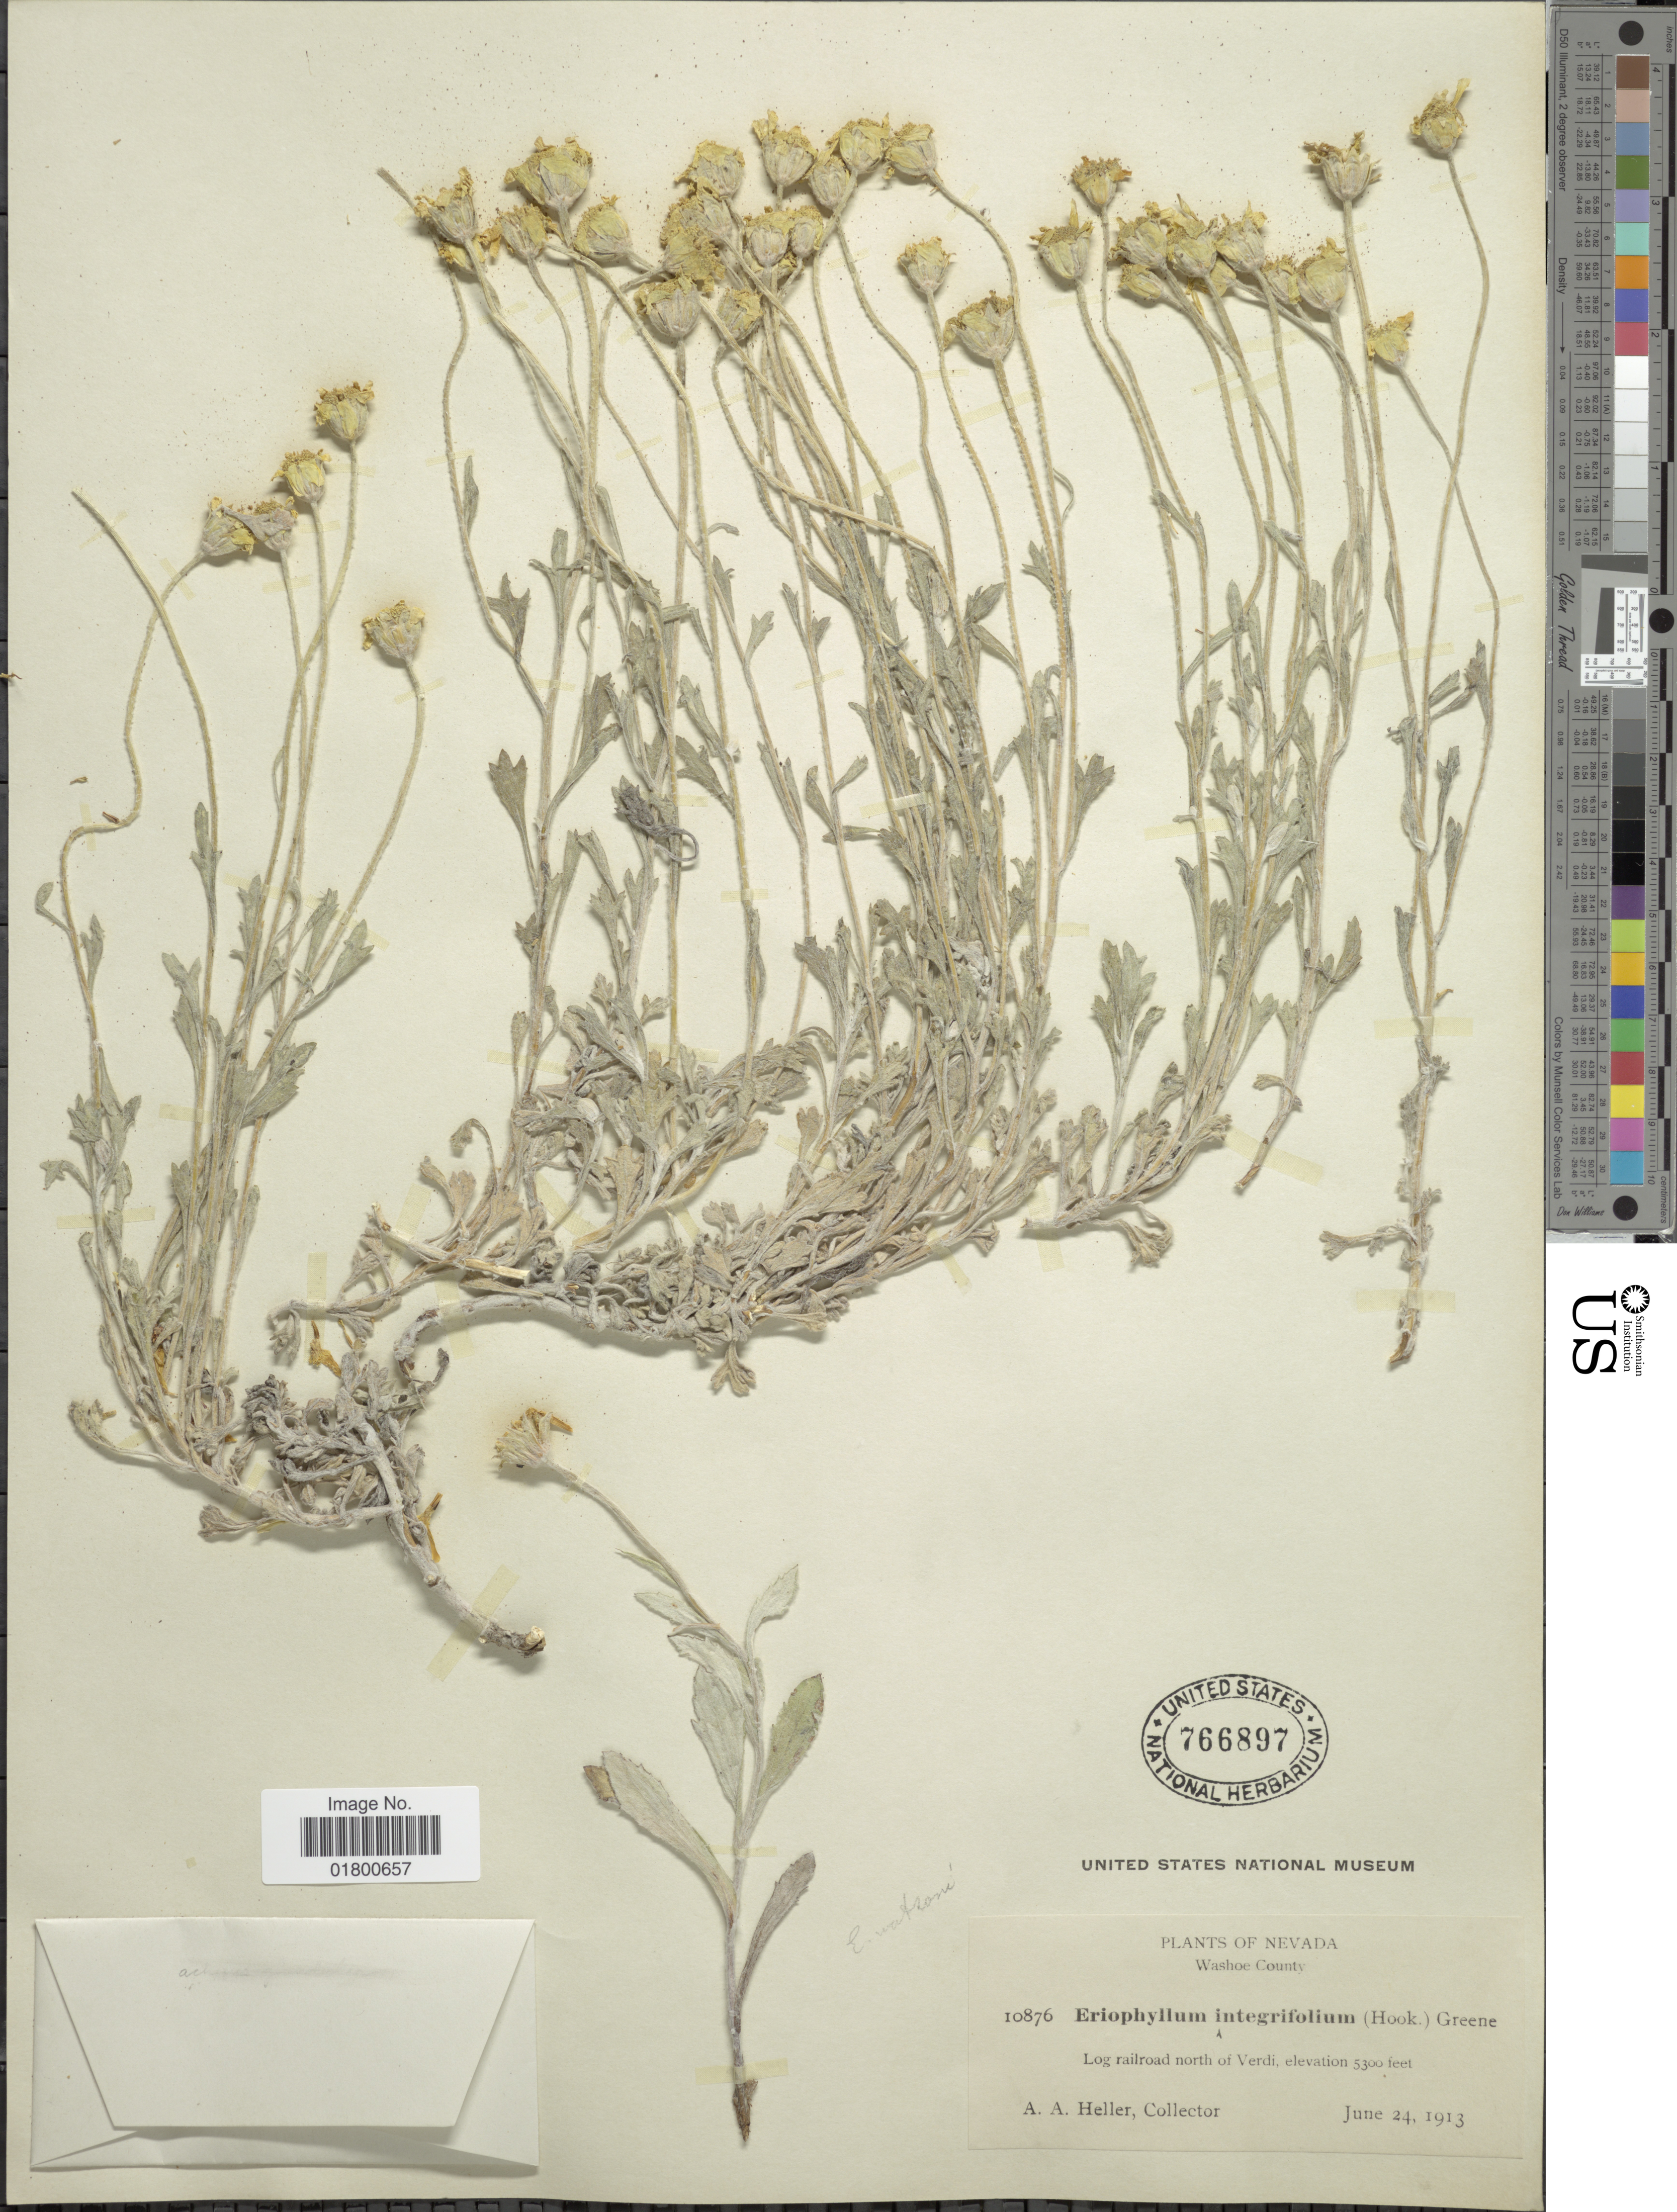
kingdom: Plantae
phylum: Tracheophyta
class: Magnoliopsida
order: Asterales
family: Asteraceae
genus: Eriophyllum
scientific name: Eriophyllum watsonii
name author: A. Gray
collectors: A. A. Heller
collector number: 10876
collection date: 1913-06-24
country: United States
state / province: Nevada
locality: Washoe County, Long railtod north of Verdi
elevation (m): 1615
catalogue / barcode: US 766897